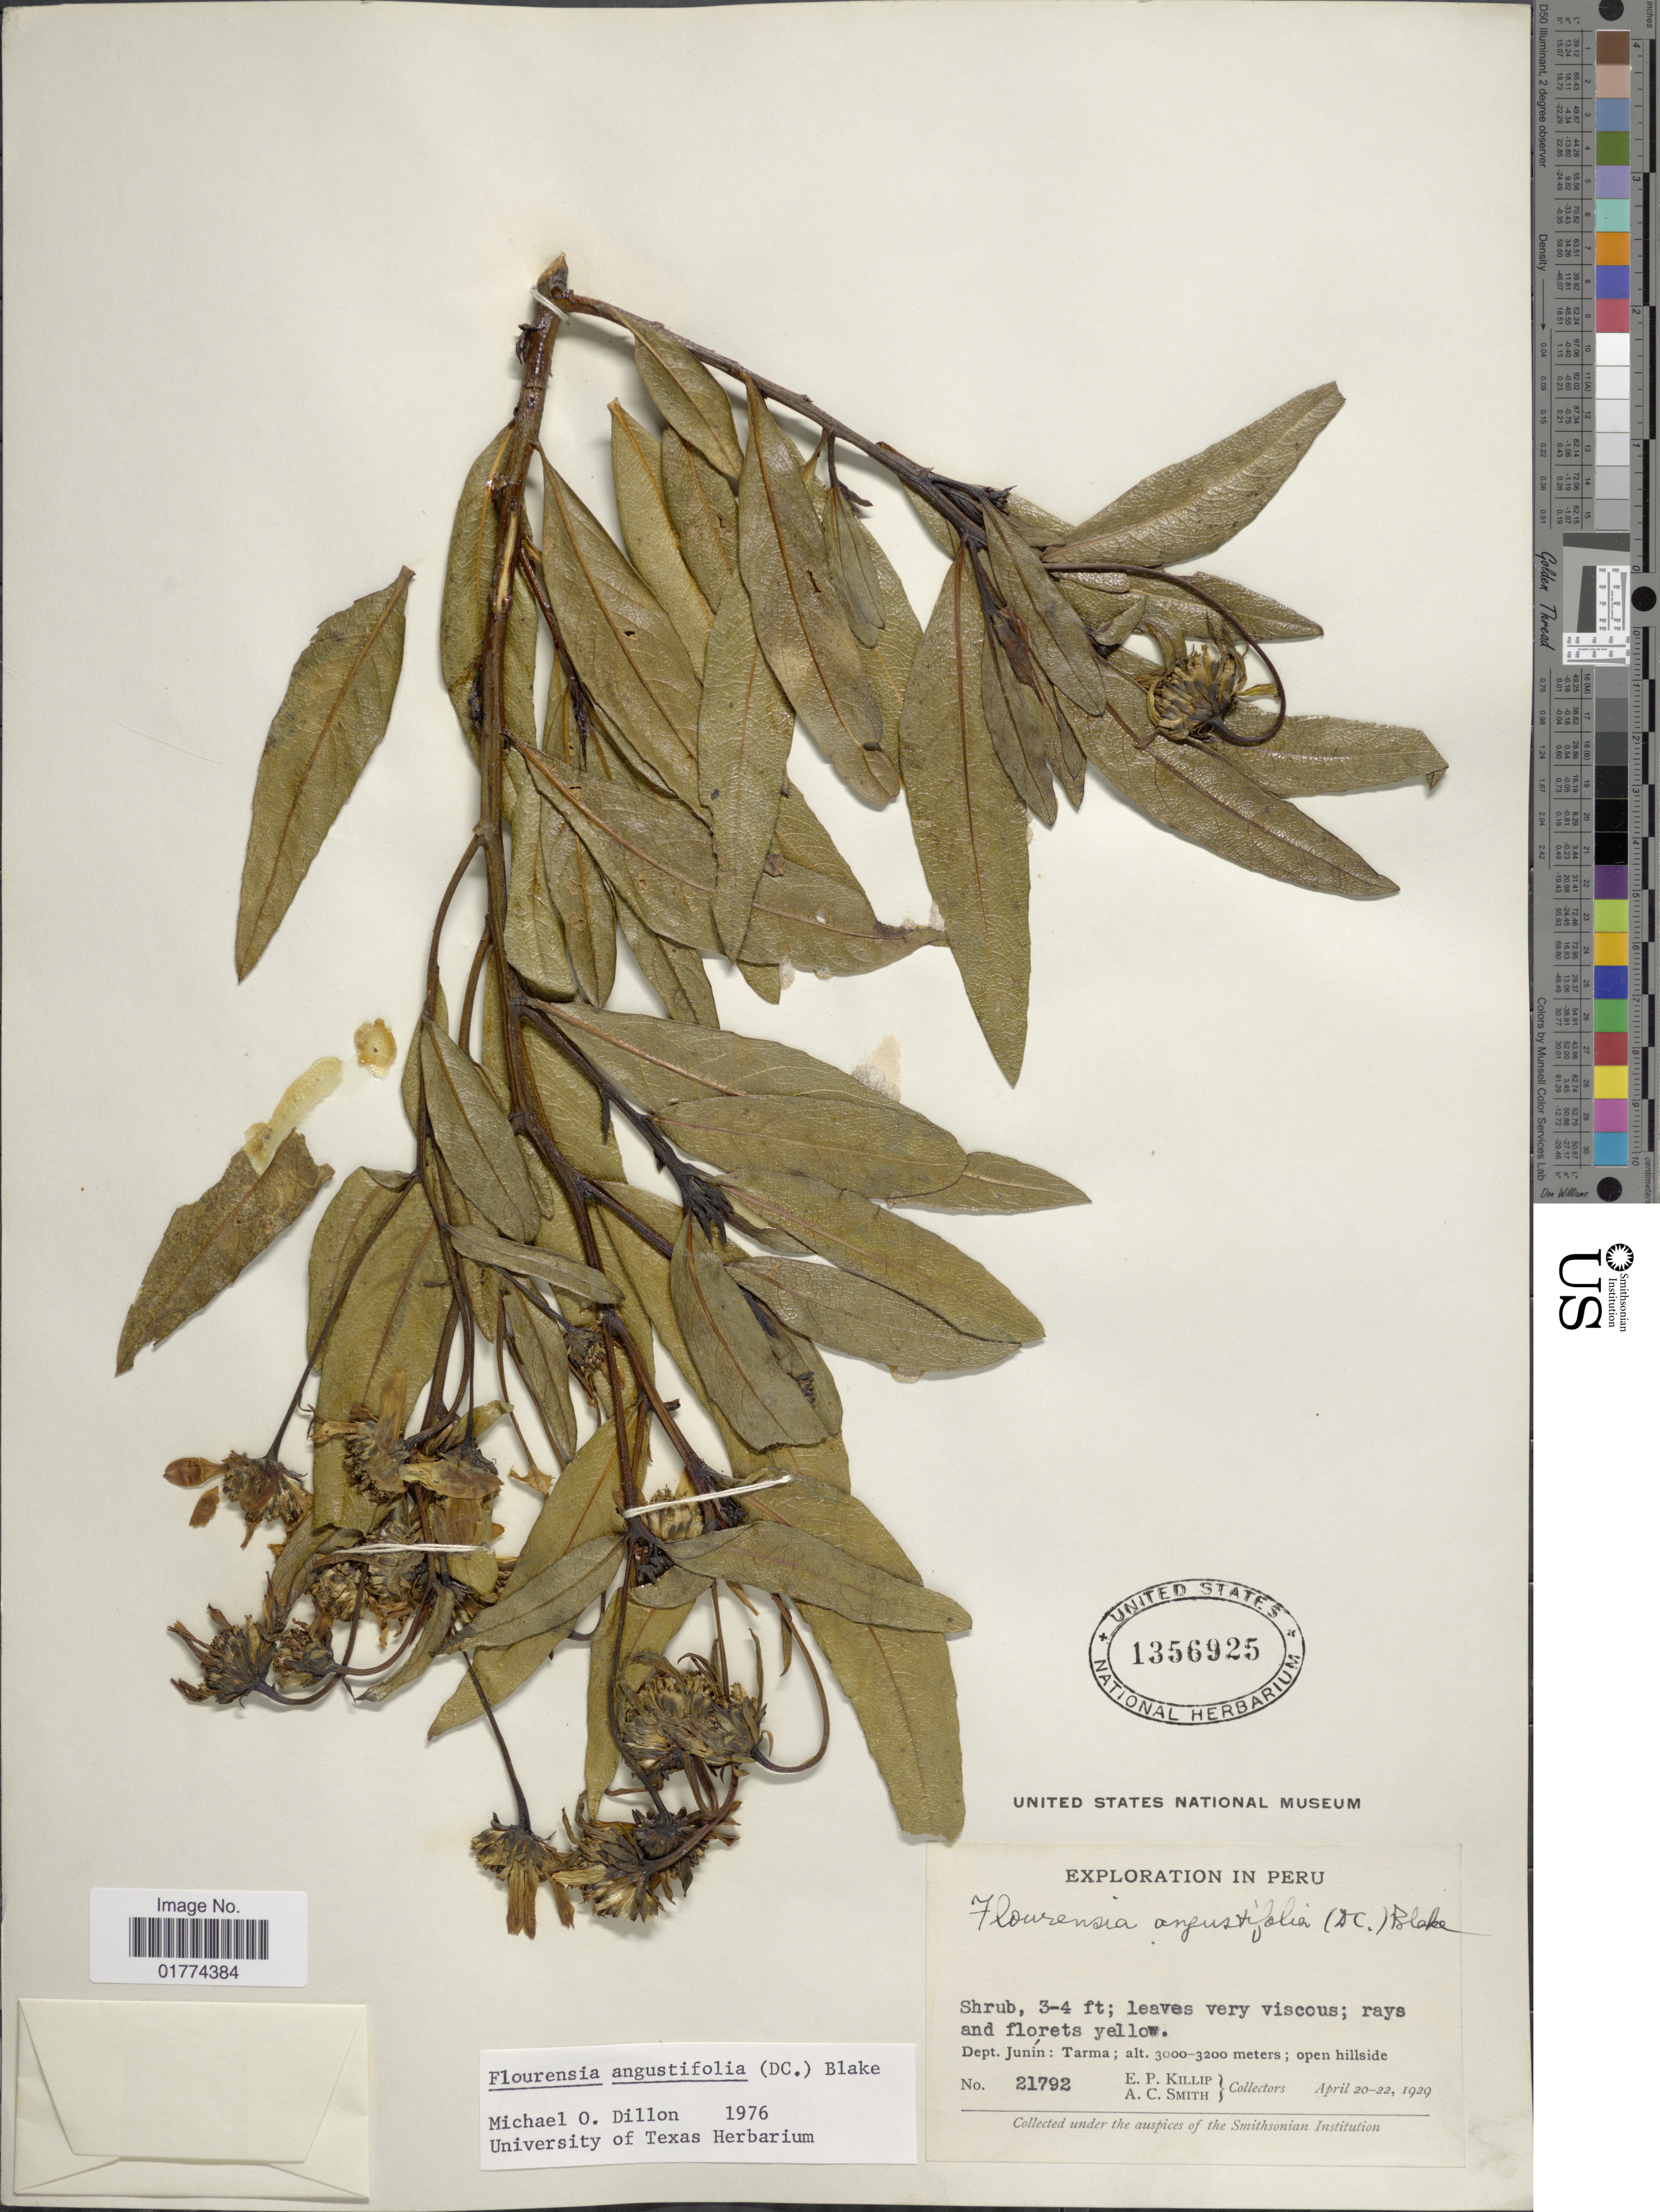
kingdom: Plantae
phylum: Tracheophyta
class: Magnoliopsida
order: Asterales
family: Asteraceae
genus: Flourensia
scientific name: Flourensia angustifolia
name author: (DC.) S.F. Blake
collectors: E. P. Killip & A. C. Smith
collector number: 21792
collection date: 1929-04-20/1929-04-22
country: Peru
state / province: Junín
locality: Tarma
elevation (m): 3000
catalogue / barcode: US 1356925